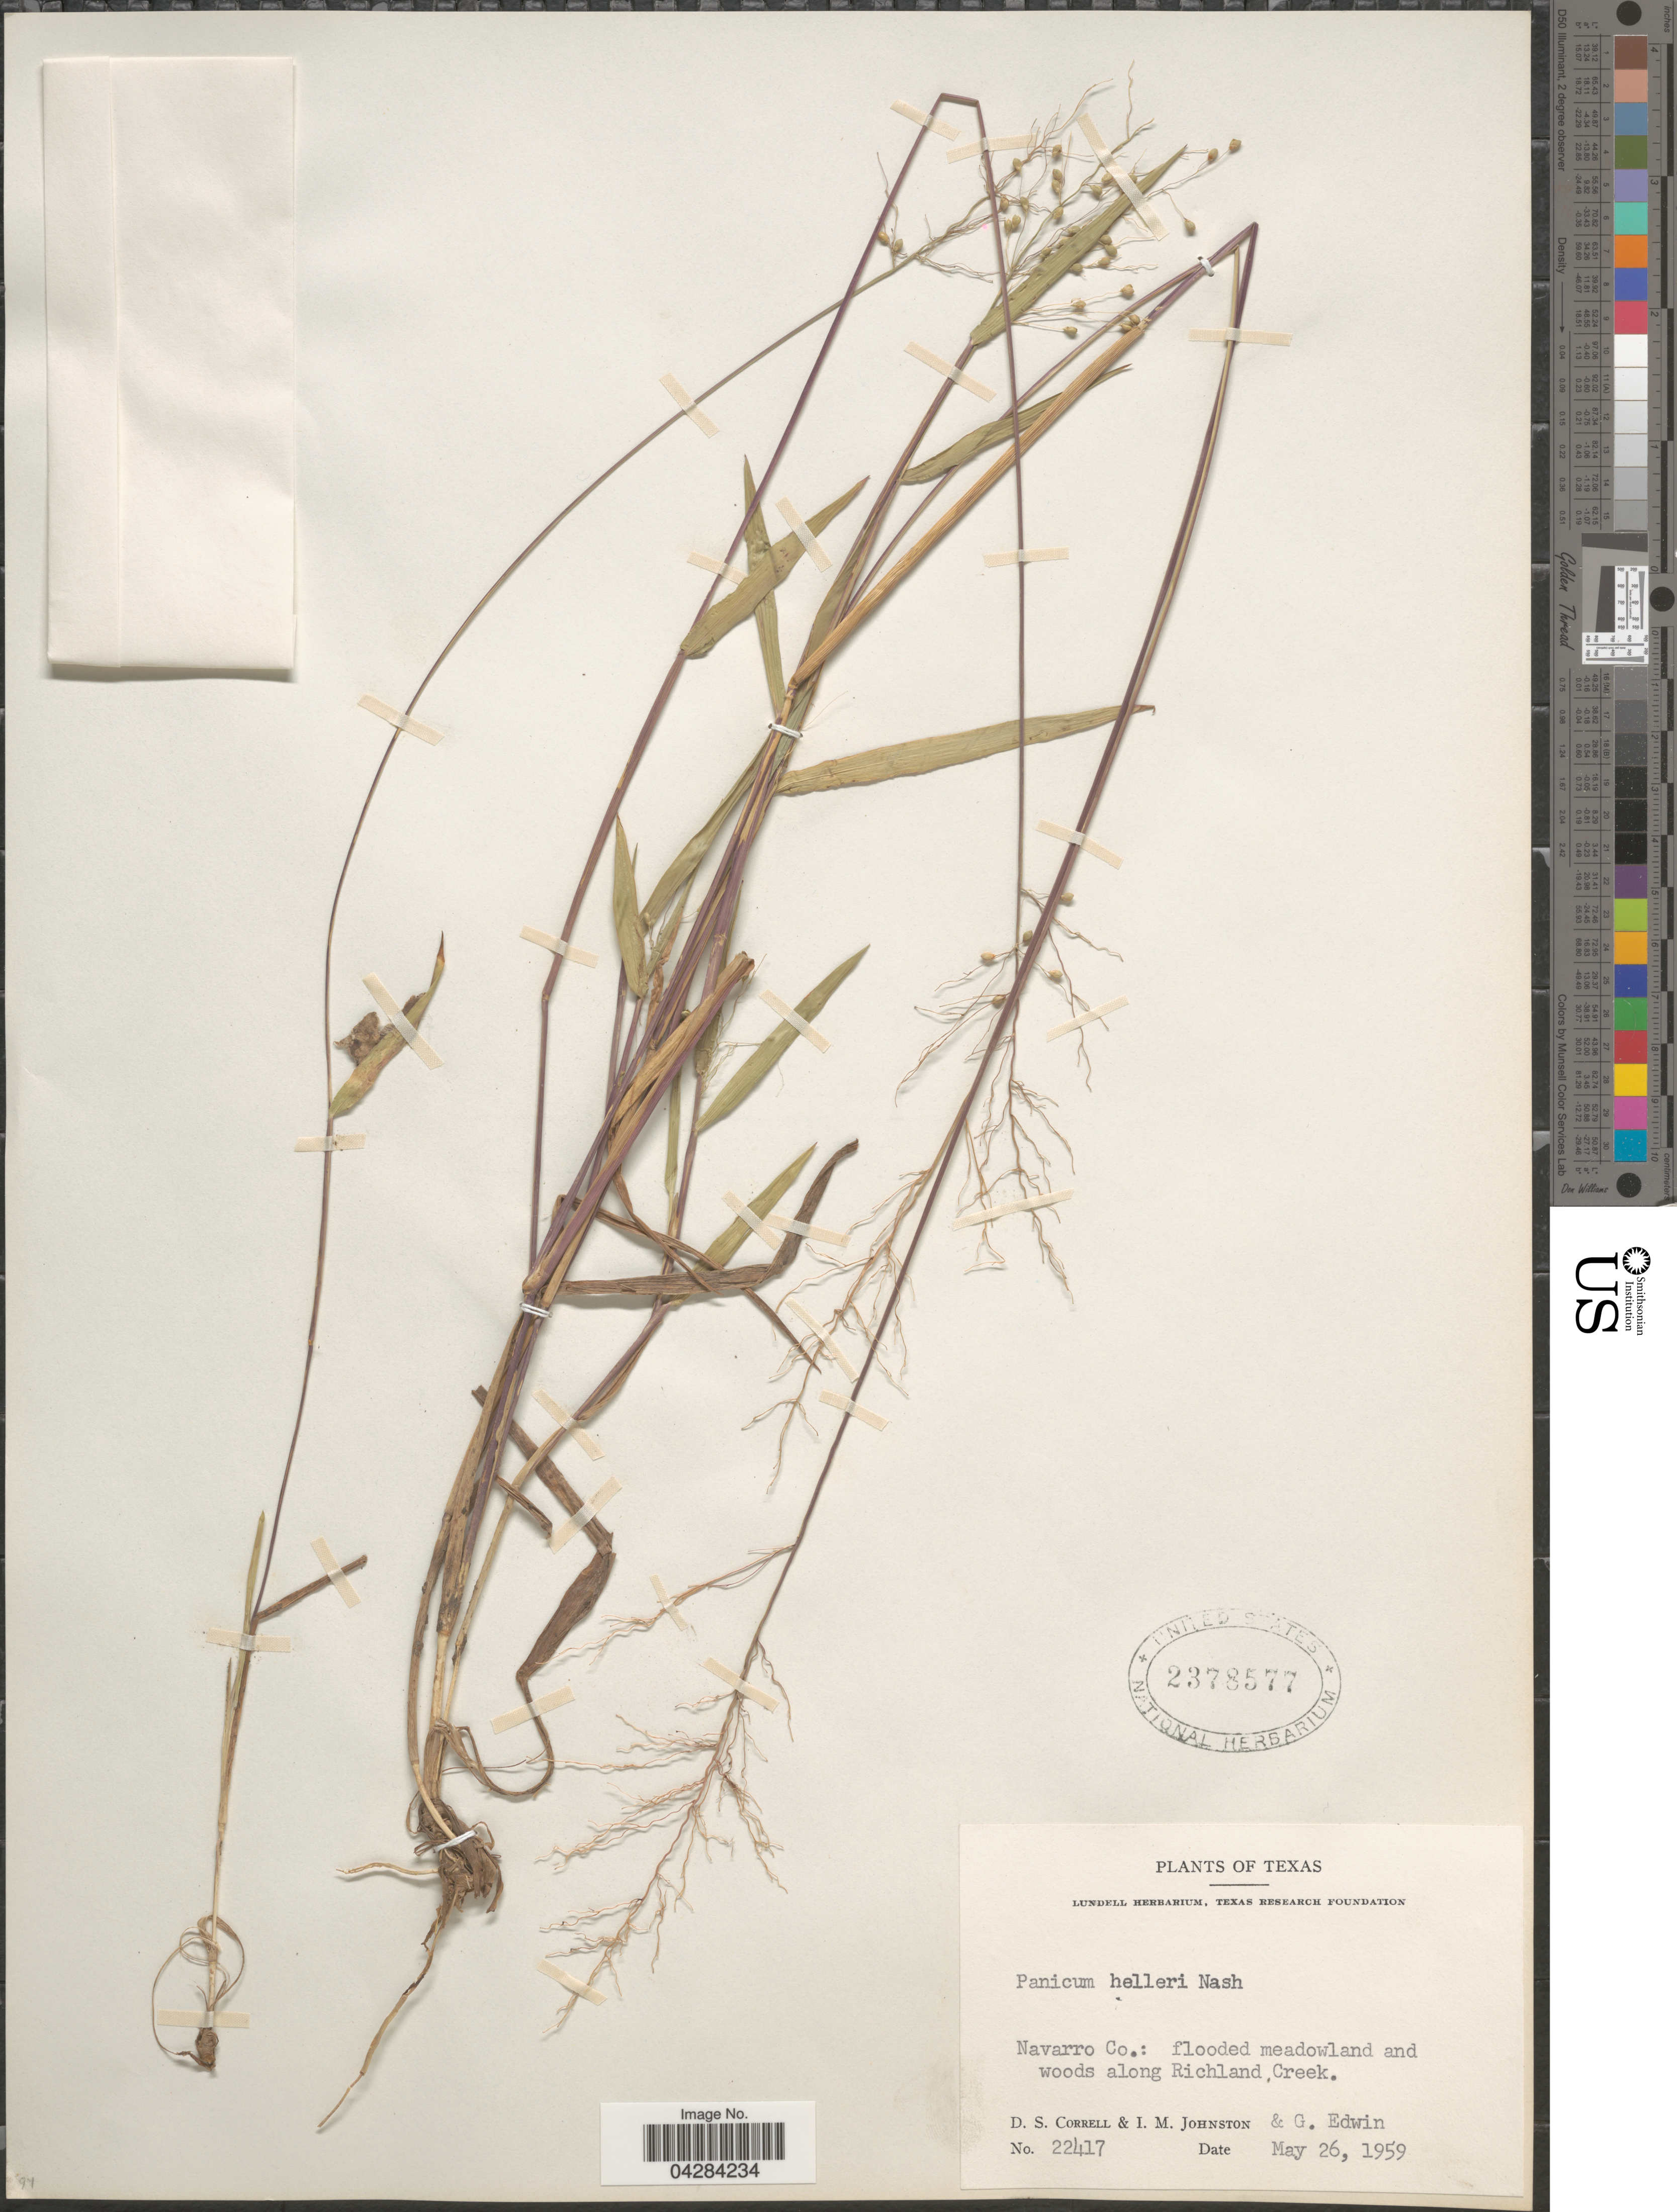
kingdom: Plantae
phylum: Tracheophyta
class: Liliopsida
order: Poales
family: Poaceae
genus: Dichanthelium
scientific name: Dichanthelium oligosanthes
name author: (Schult.) Gould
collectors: D. S. Correll, I.M. Johnston & G. Edwin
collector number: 22417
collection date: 1959-05-26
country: United States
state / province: Texas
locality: Navarro Co.: flooded meadowland and woods along Richland Creek.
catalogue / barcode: US 2378577